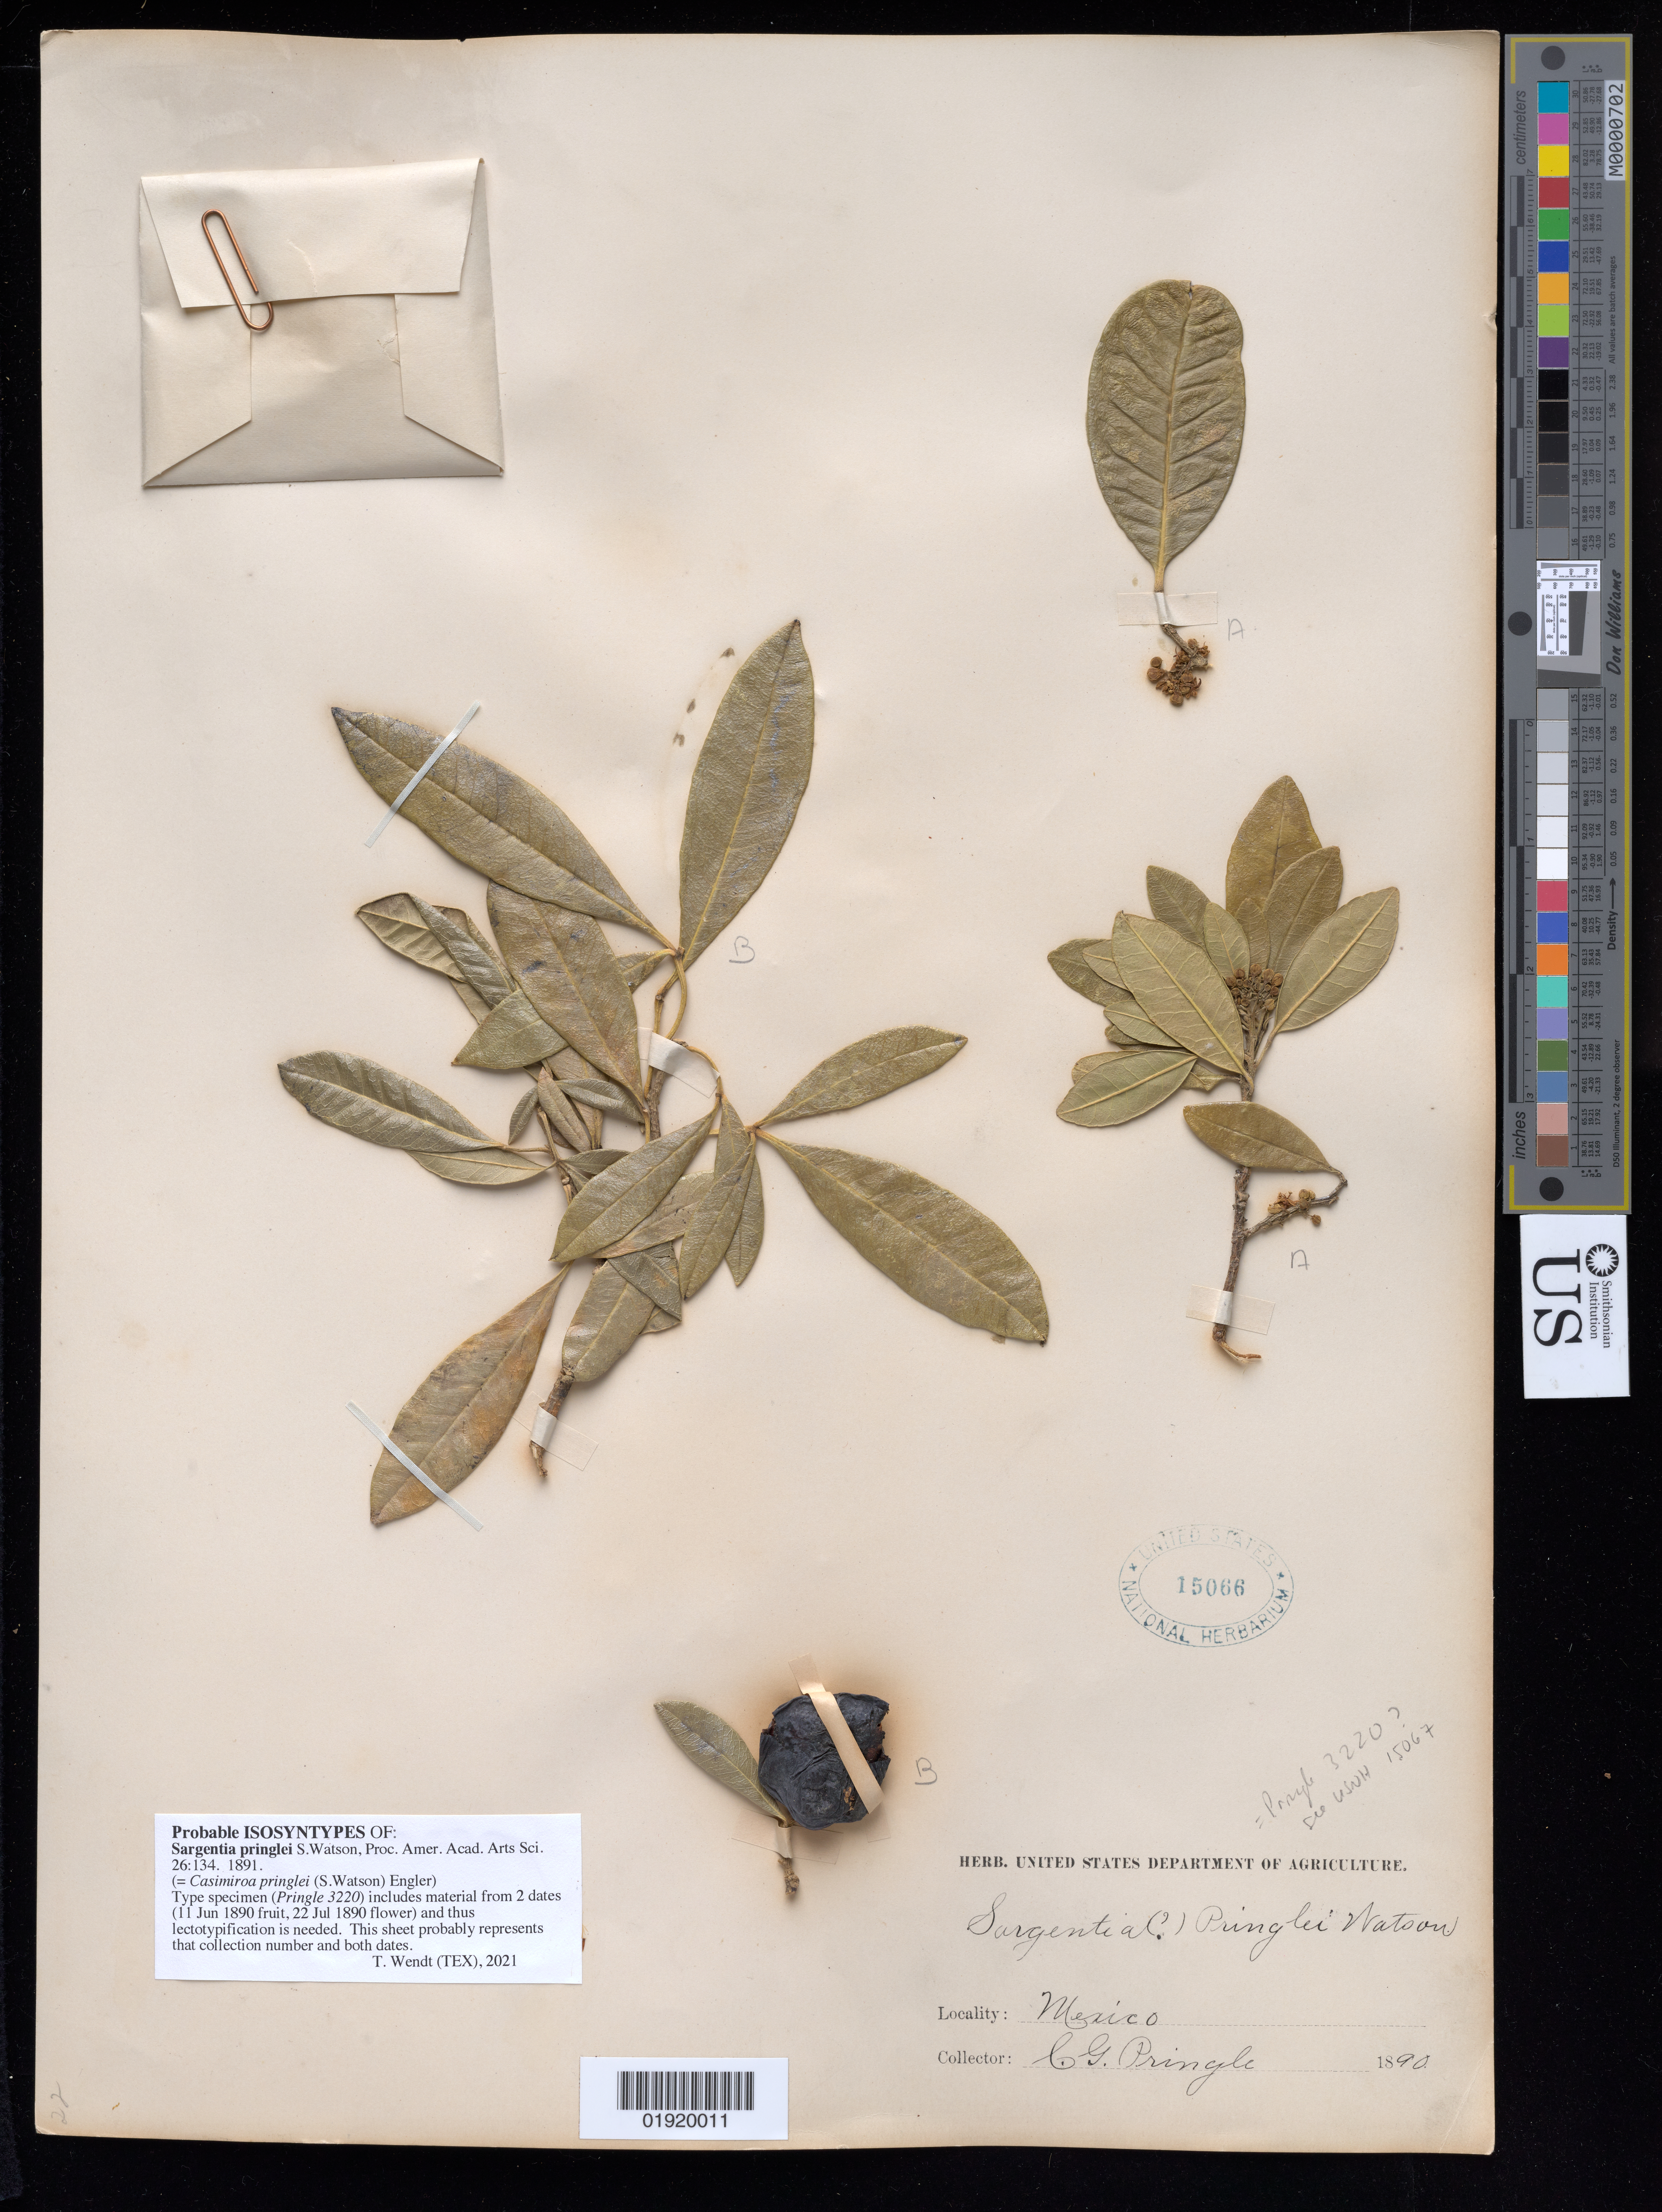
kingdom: Plantae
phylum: Tracheophyta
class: Magnoliopsida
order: Sapindales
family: Rutaceae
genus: Sargentia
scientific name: Sargentia pringlei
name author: S. Watson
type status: Possible Type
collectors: C. G. Pringle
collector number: s.n. [3220?]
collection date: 1890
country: Mexico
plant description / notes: Specimen with minimal data, but probably a second sheet of USNH 15067 (=Pringle 3220)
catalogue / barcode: US 15066